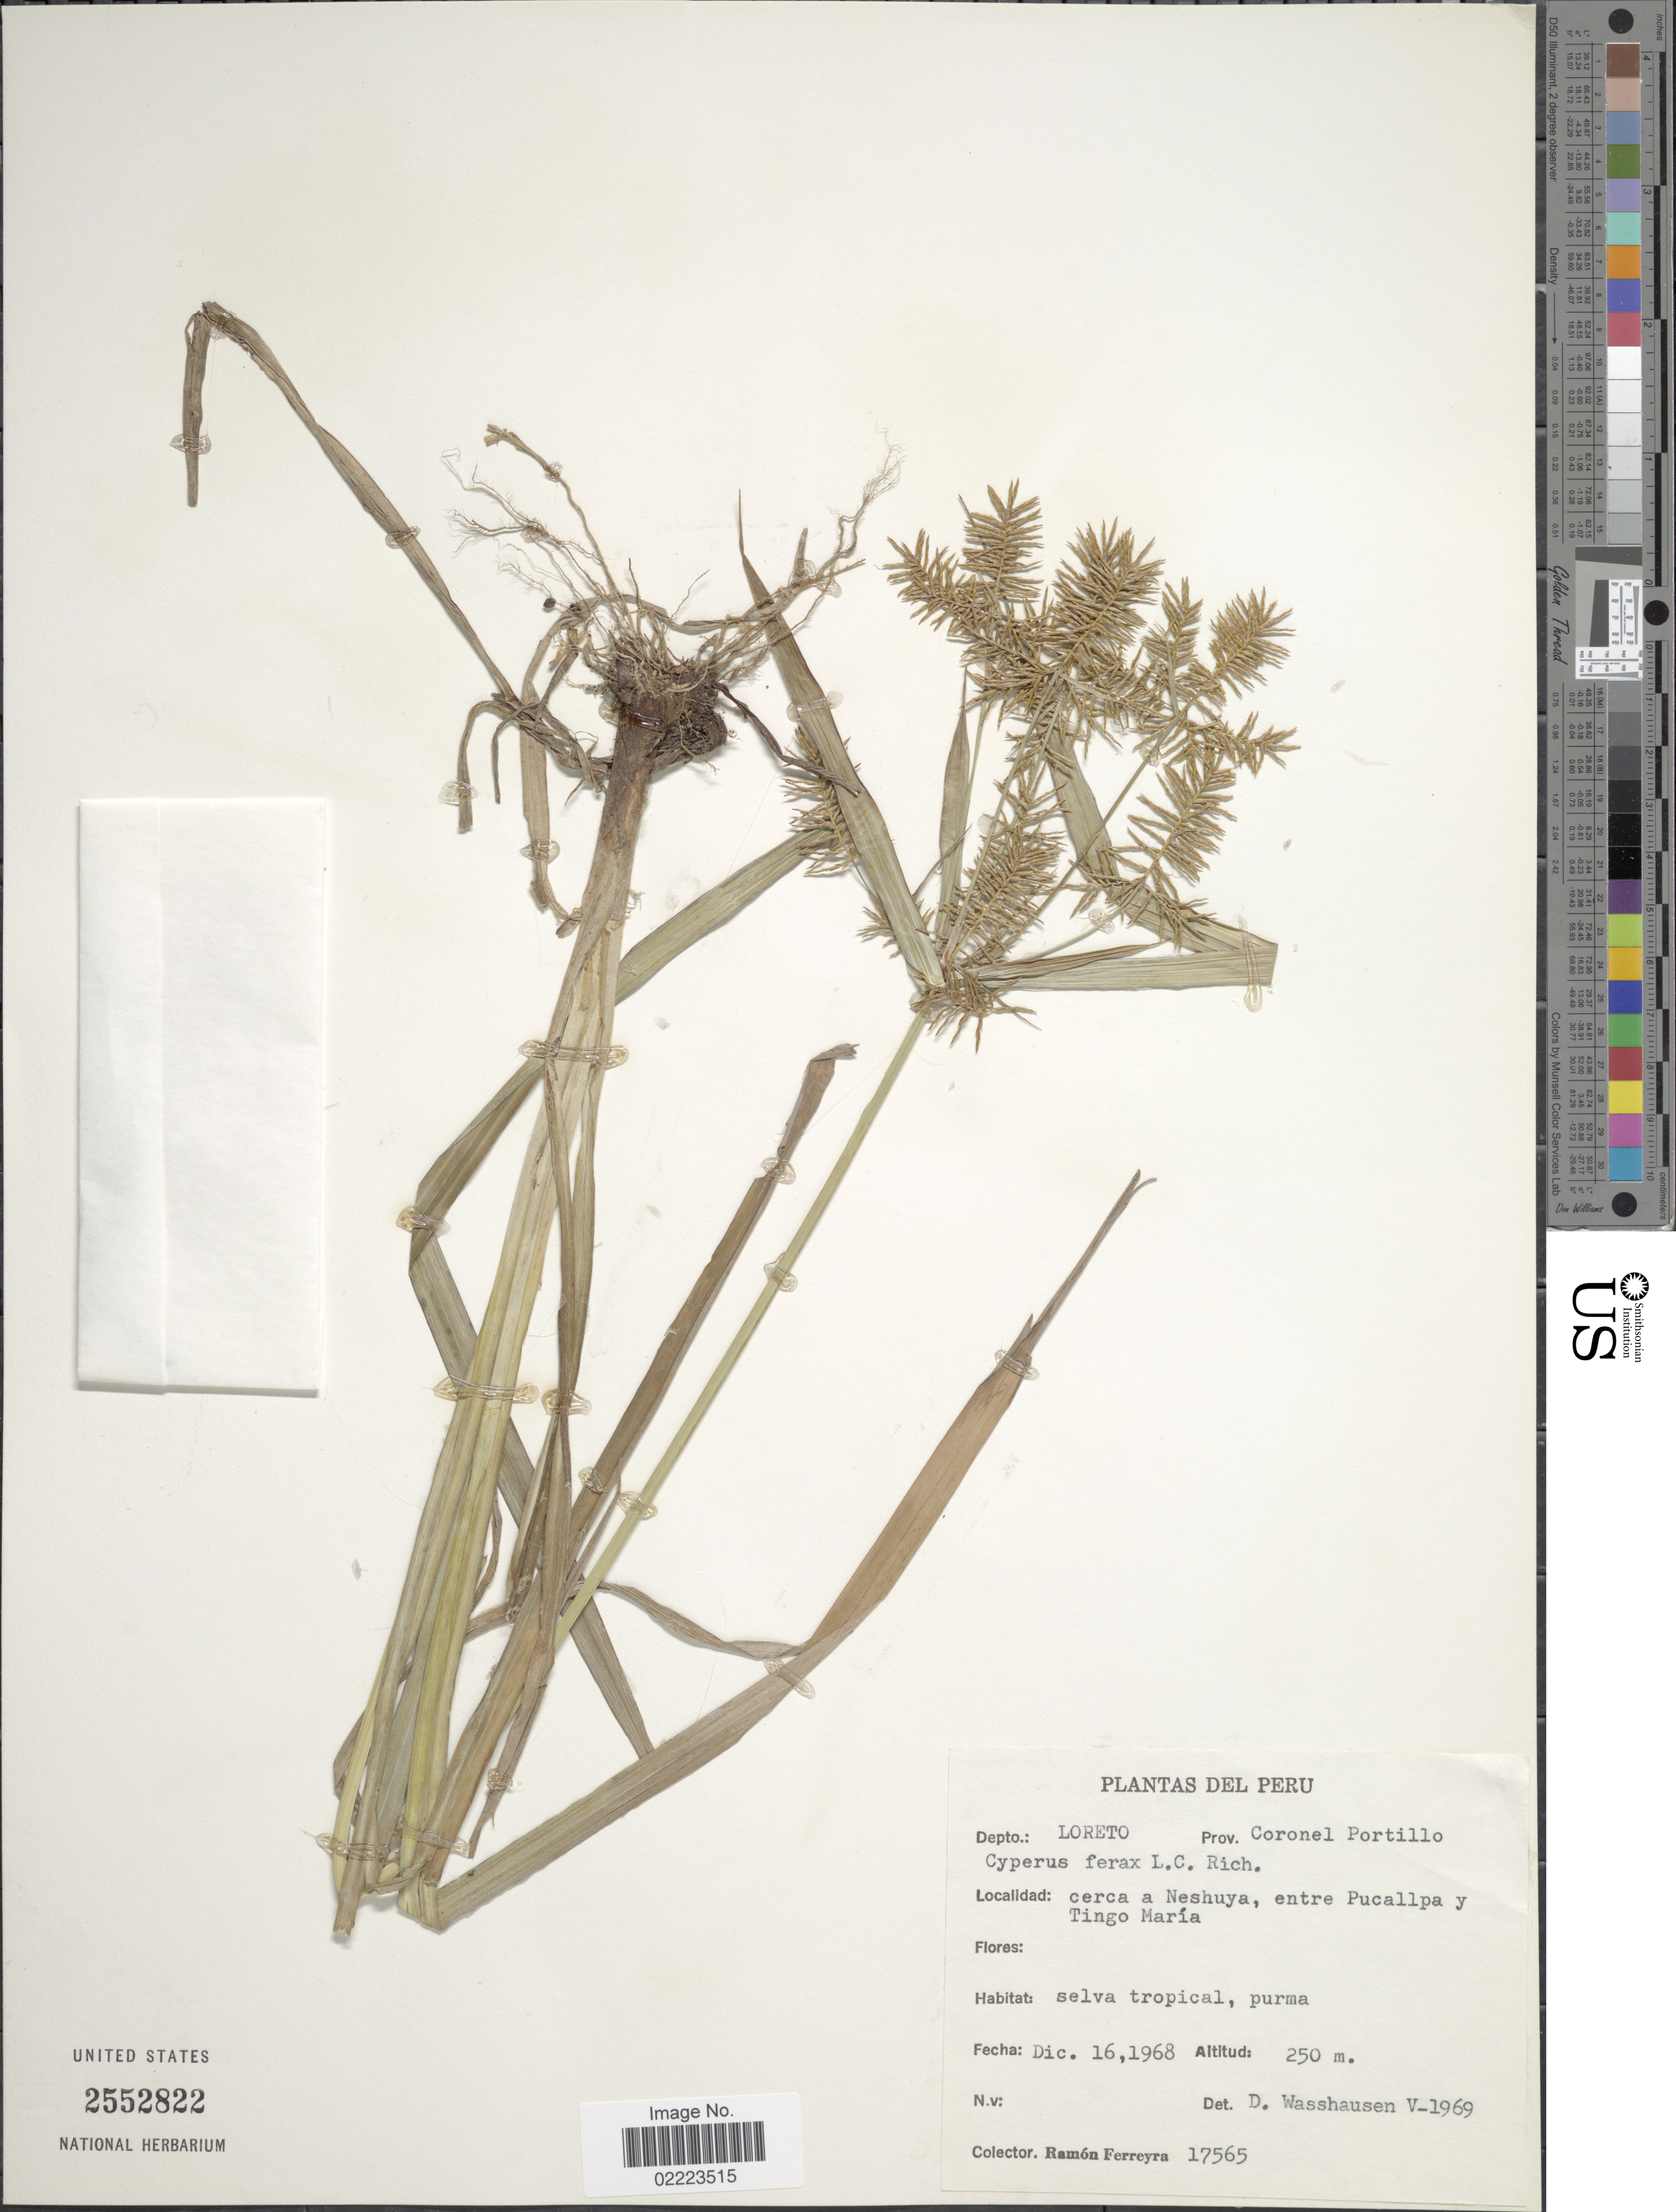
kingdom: Plantae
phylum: Tracheophyta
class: Liliopsida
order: Poales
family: Cyperaceae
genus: Cyperus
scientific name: Cyperus odoratus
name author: L.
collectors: R. A. Ferreyra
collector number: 17565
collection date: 1968-12-16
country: Peru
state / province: Loreto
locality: Depto.: Loreto. Prov. Coronel Portillo. Cerca a Neshuya, entre Pucallpa y Tingo Maria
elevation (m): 250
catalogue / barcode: US 2552822